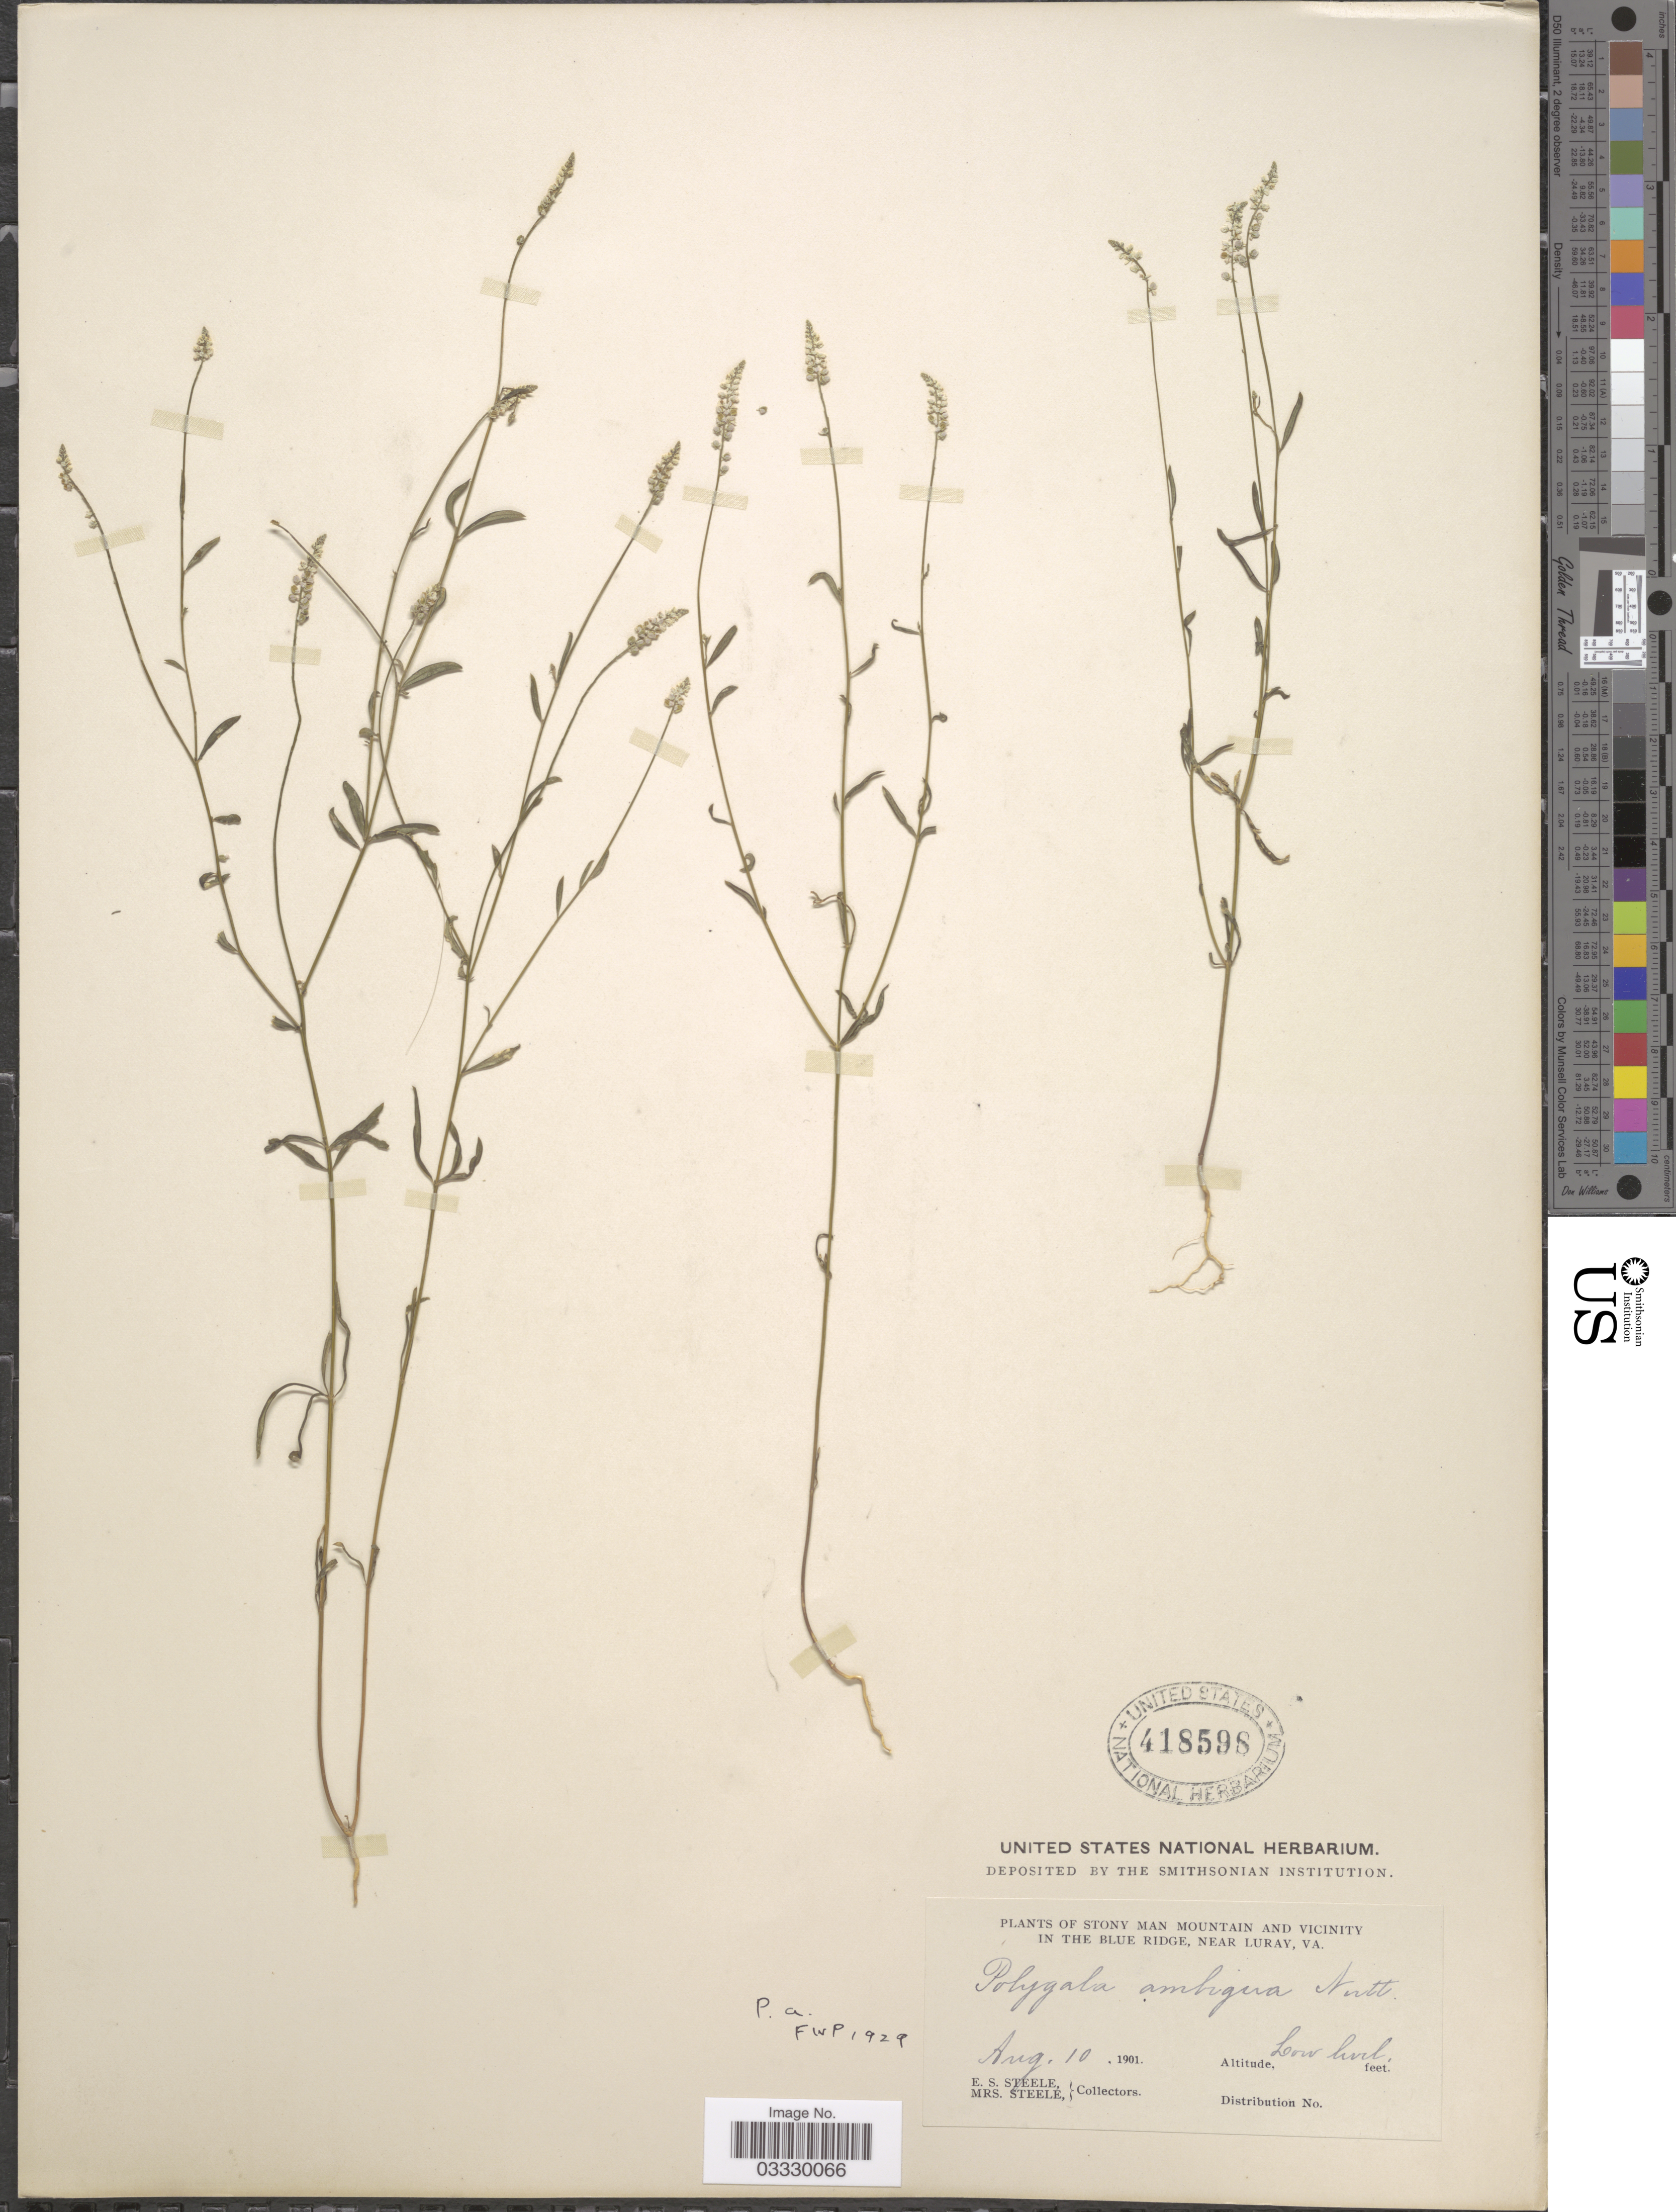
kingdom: Plantae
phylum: Tracheophyta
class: Magnoliopsida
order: Fabales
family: Polygalaceae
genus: Polygala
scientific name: Polygala ambigua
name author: Nutt.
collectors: E. Steele & Mrs. E. S. Steele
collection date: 1901-08-10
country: United States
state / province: Virginia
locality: Stony Man Mountain and vicinity in the Blue Ridge, near Luray.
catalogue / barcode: US 418598